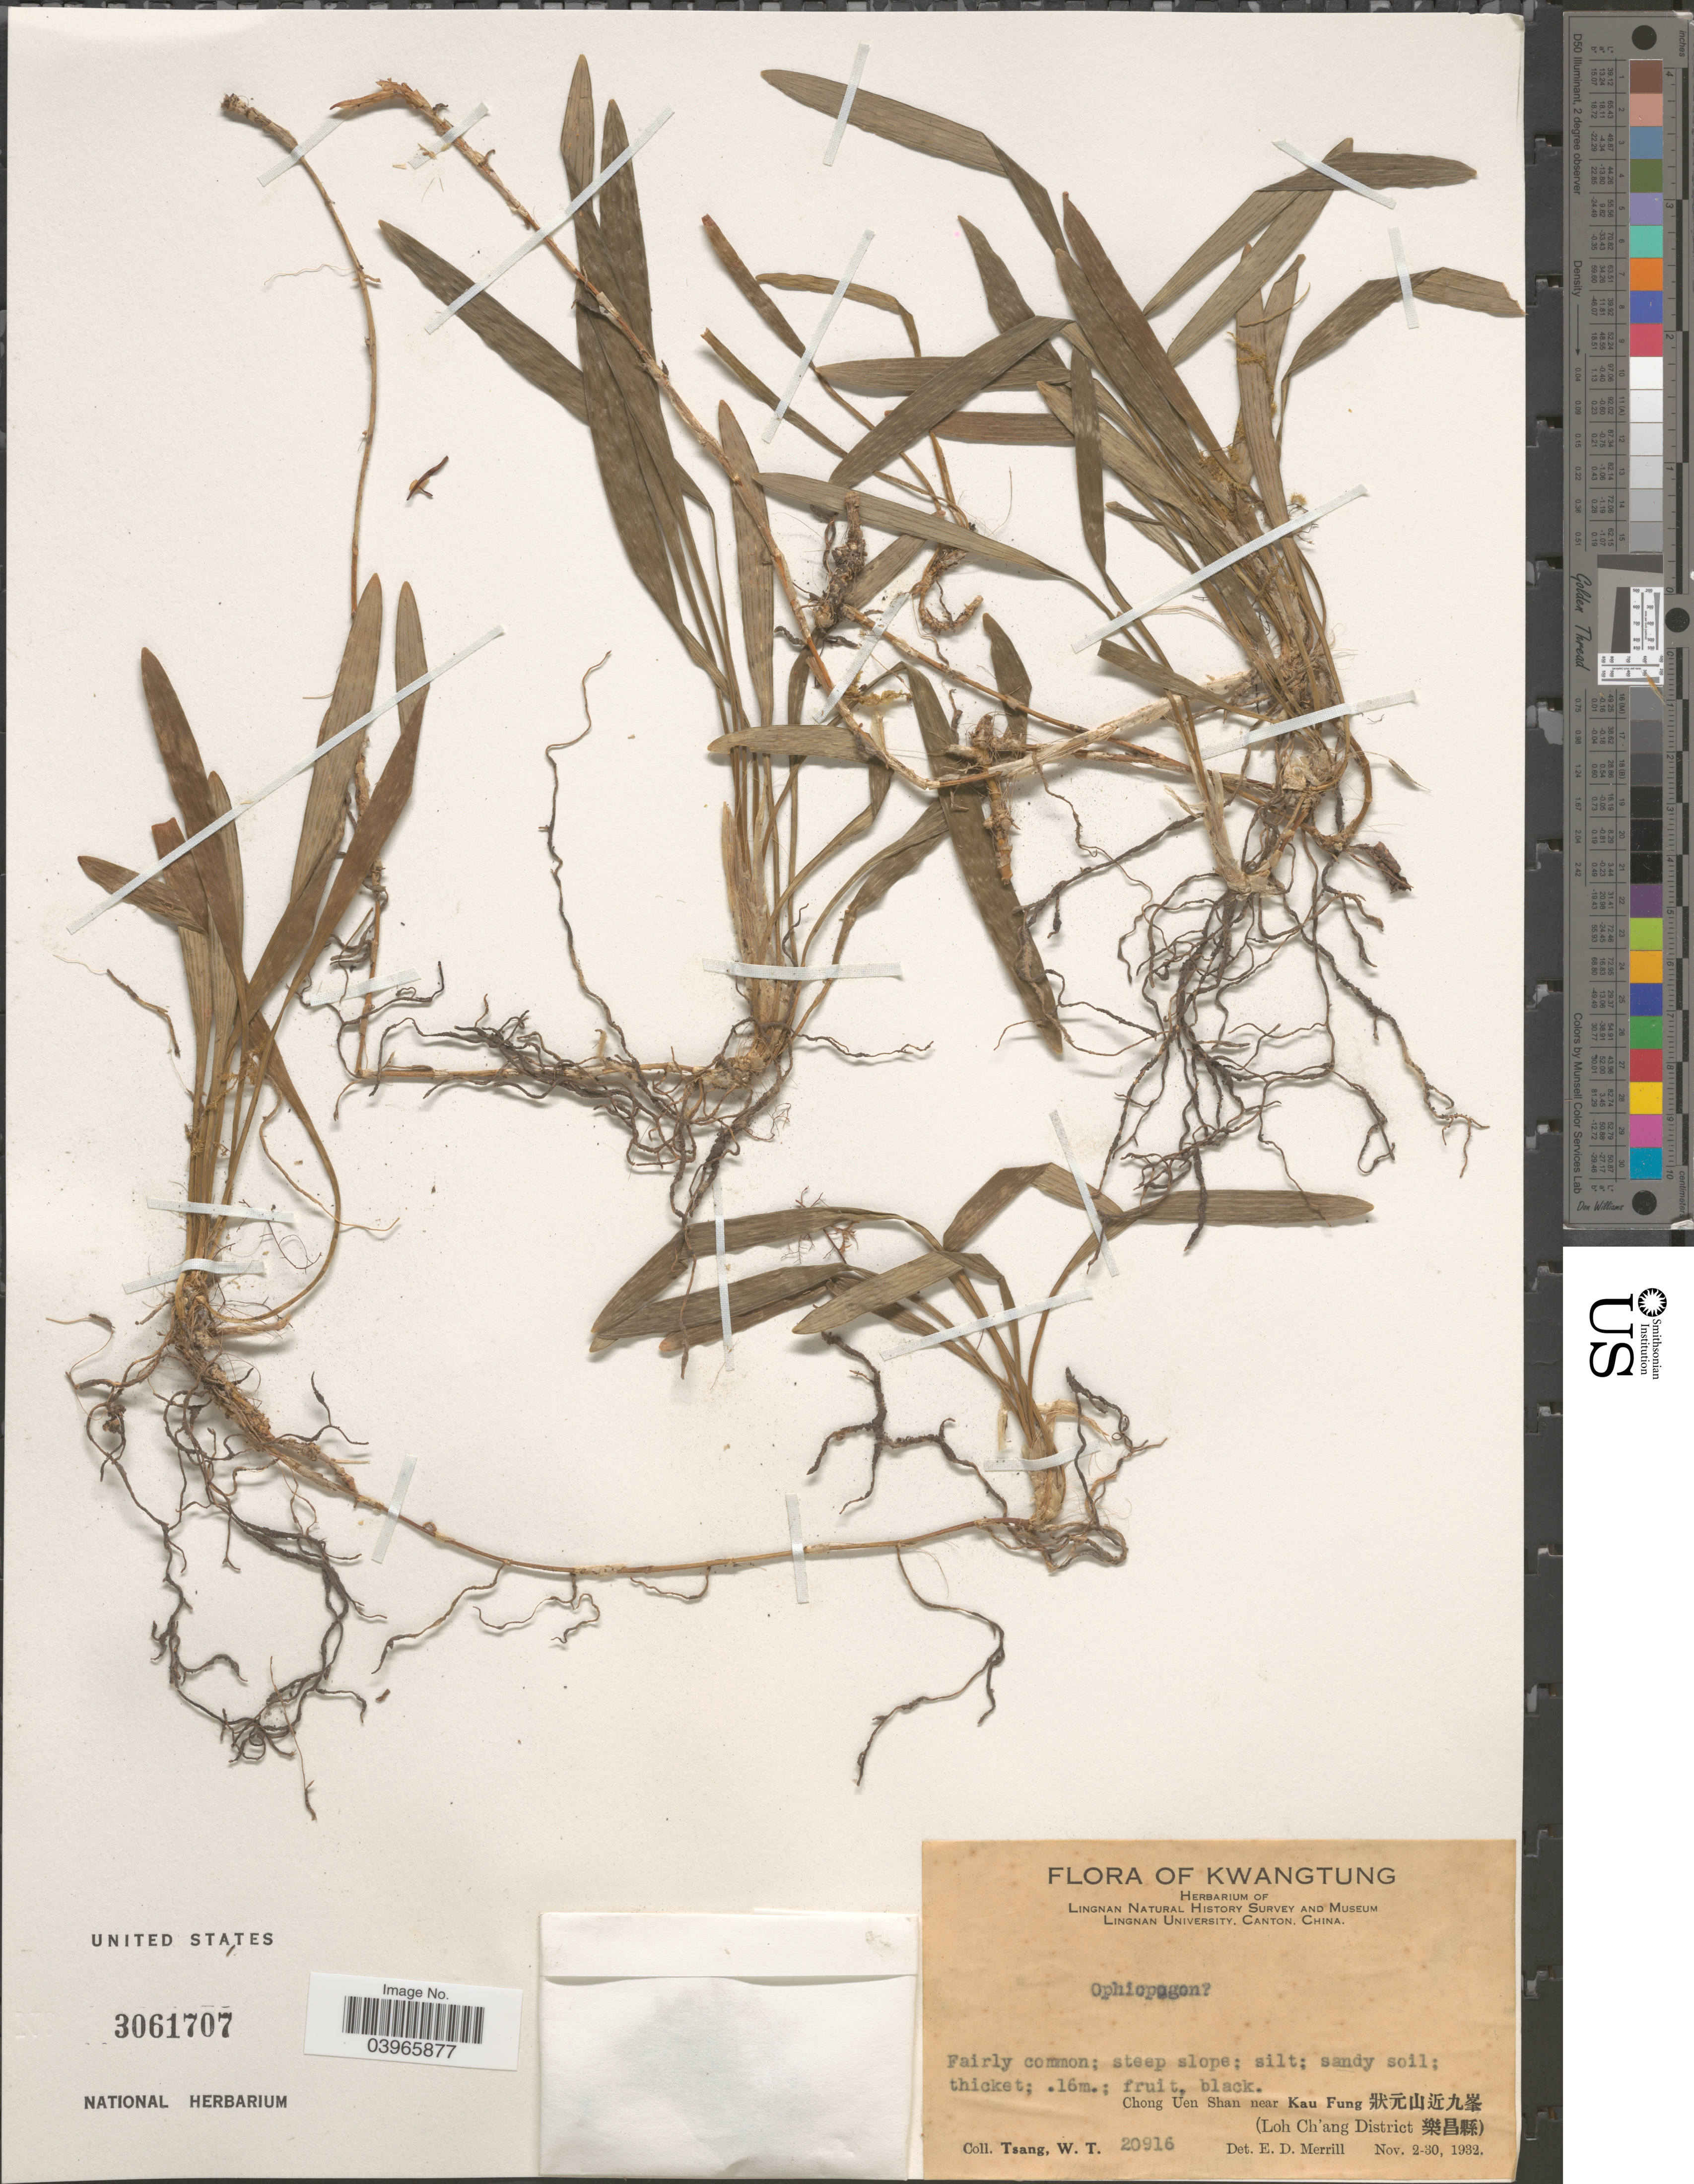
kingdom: Plantae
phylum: Tracheophyta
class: Liliopsida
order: Asparagales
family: Asparagaceae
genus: Ophiopogon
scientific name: Ophiopogon sp.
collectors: W. T. Tsang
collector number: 20916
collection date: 1932-11-02/1932-11-30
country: China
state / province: Guangdong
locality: Kwangtung. Chong Uen Shan near Kau Fung X. (Loh Ch'ang District X).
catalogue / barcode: US 3061707